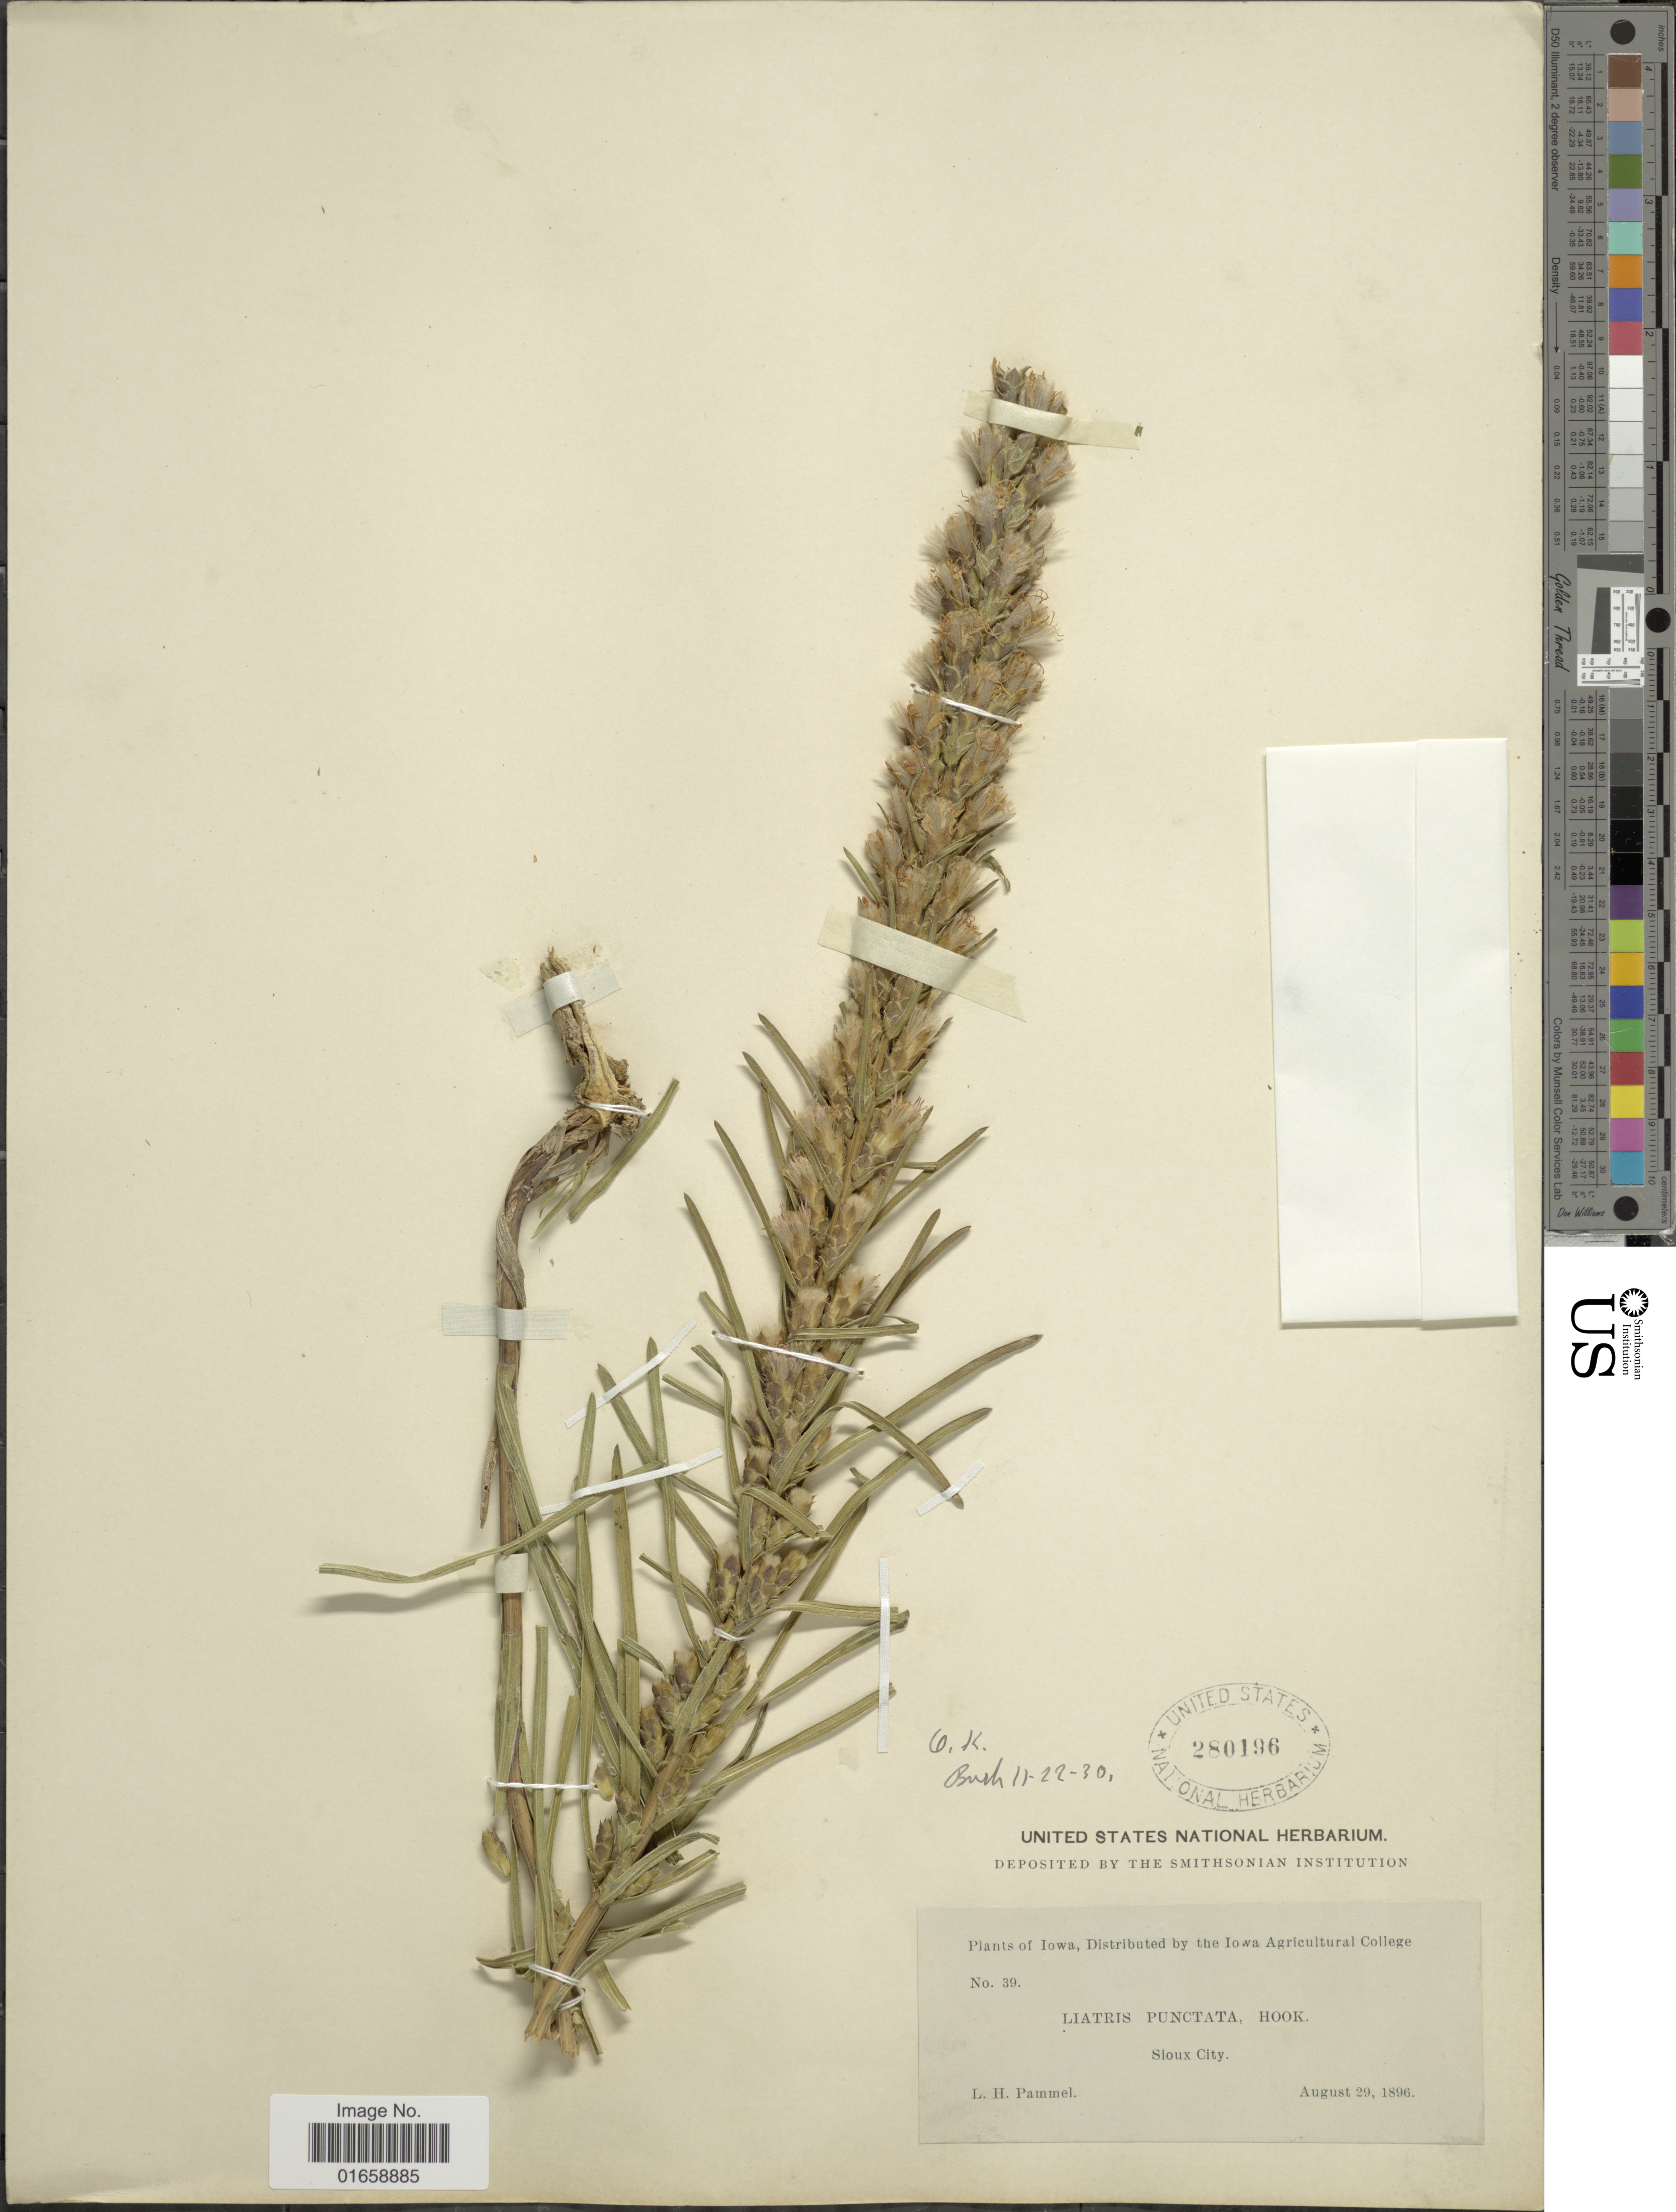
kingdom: Plantae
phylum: Tracheophyta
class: Magnoliopsida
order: Asterales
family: Asteraceae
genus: Liatris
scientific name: Liatris punctata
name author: Hook.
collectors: L. Pammel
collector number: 39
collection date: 1896-08-29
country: United States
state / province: Iowa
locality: Sioux City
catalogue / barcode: US 280196